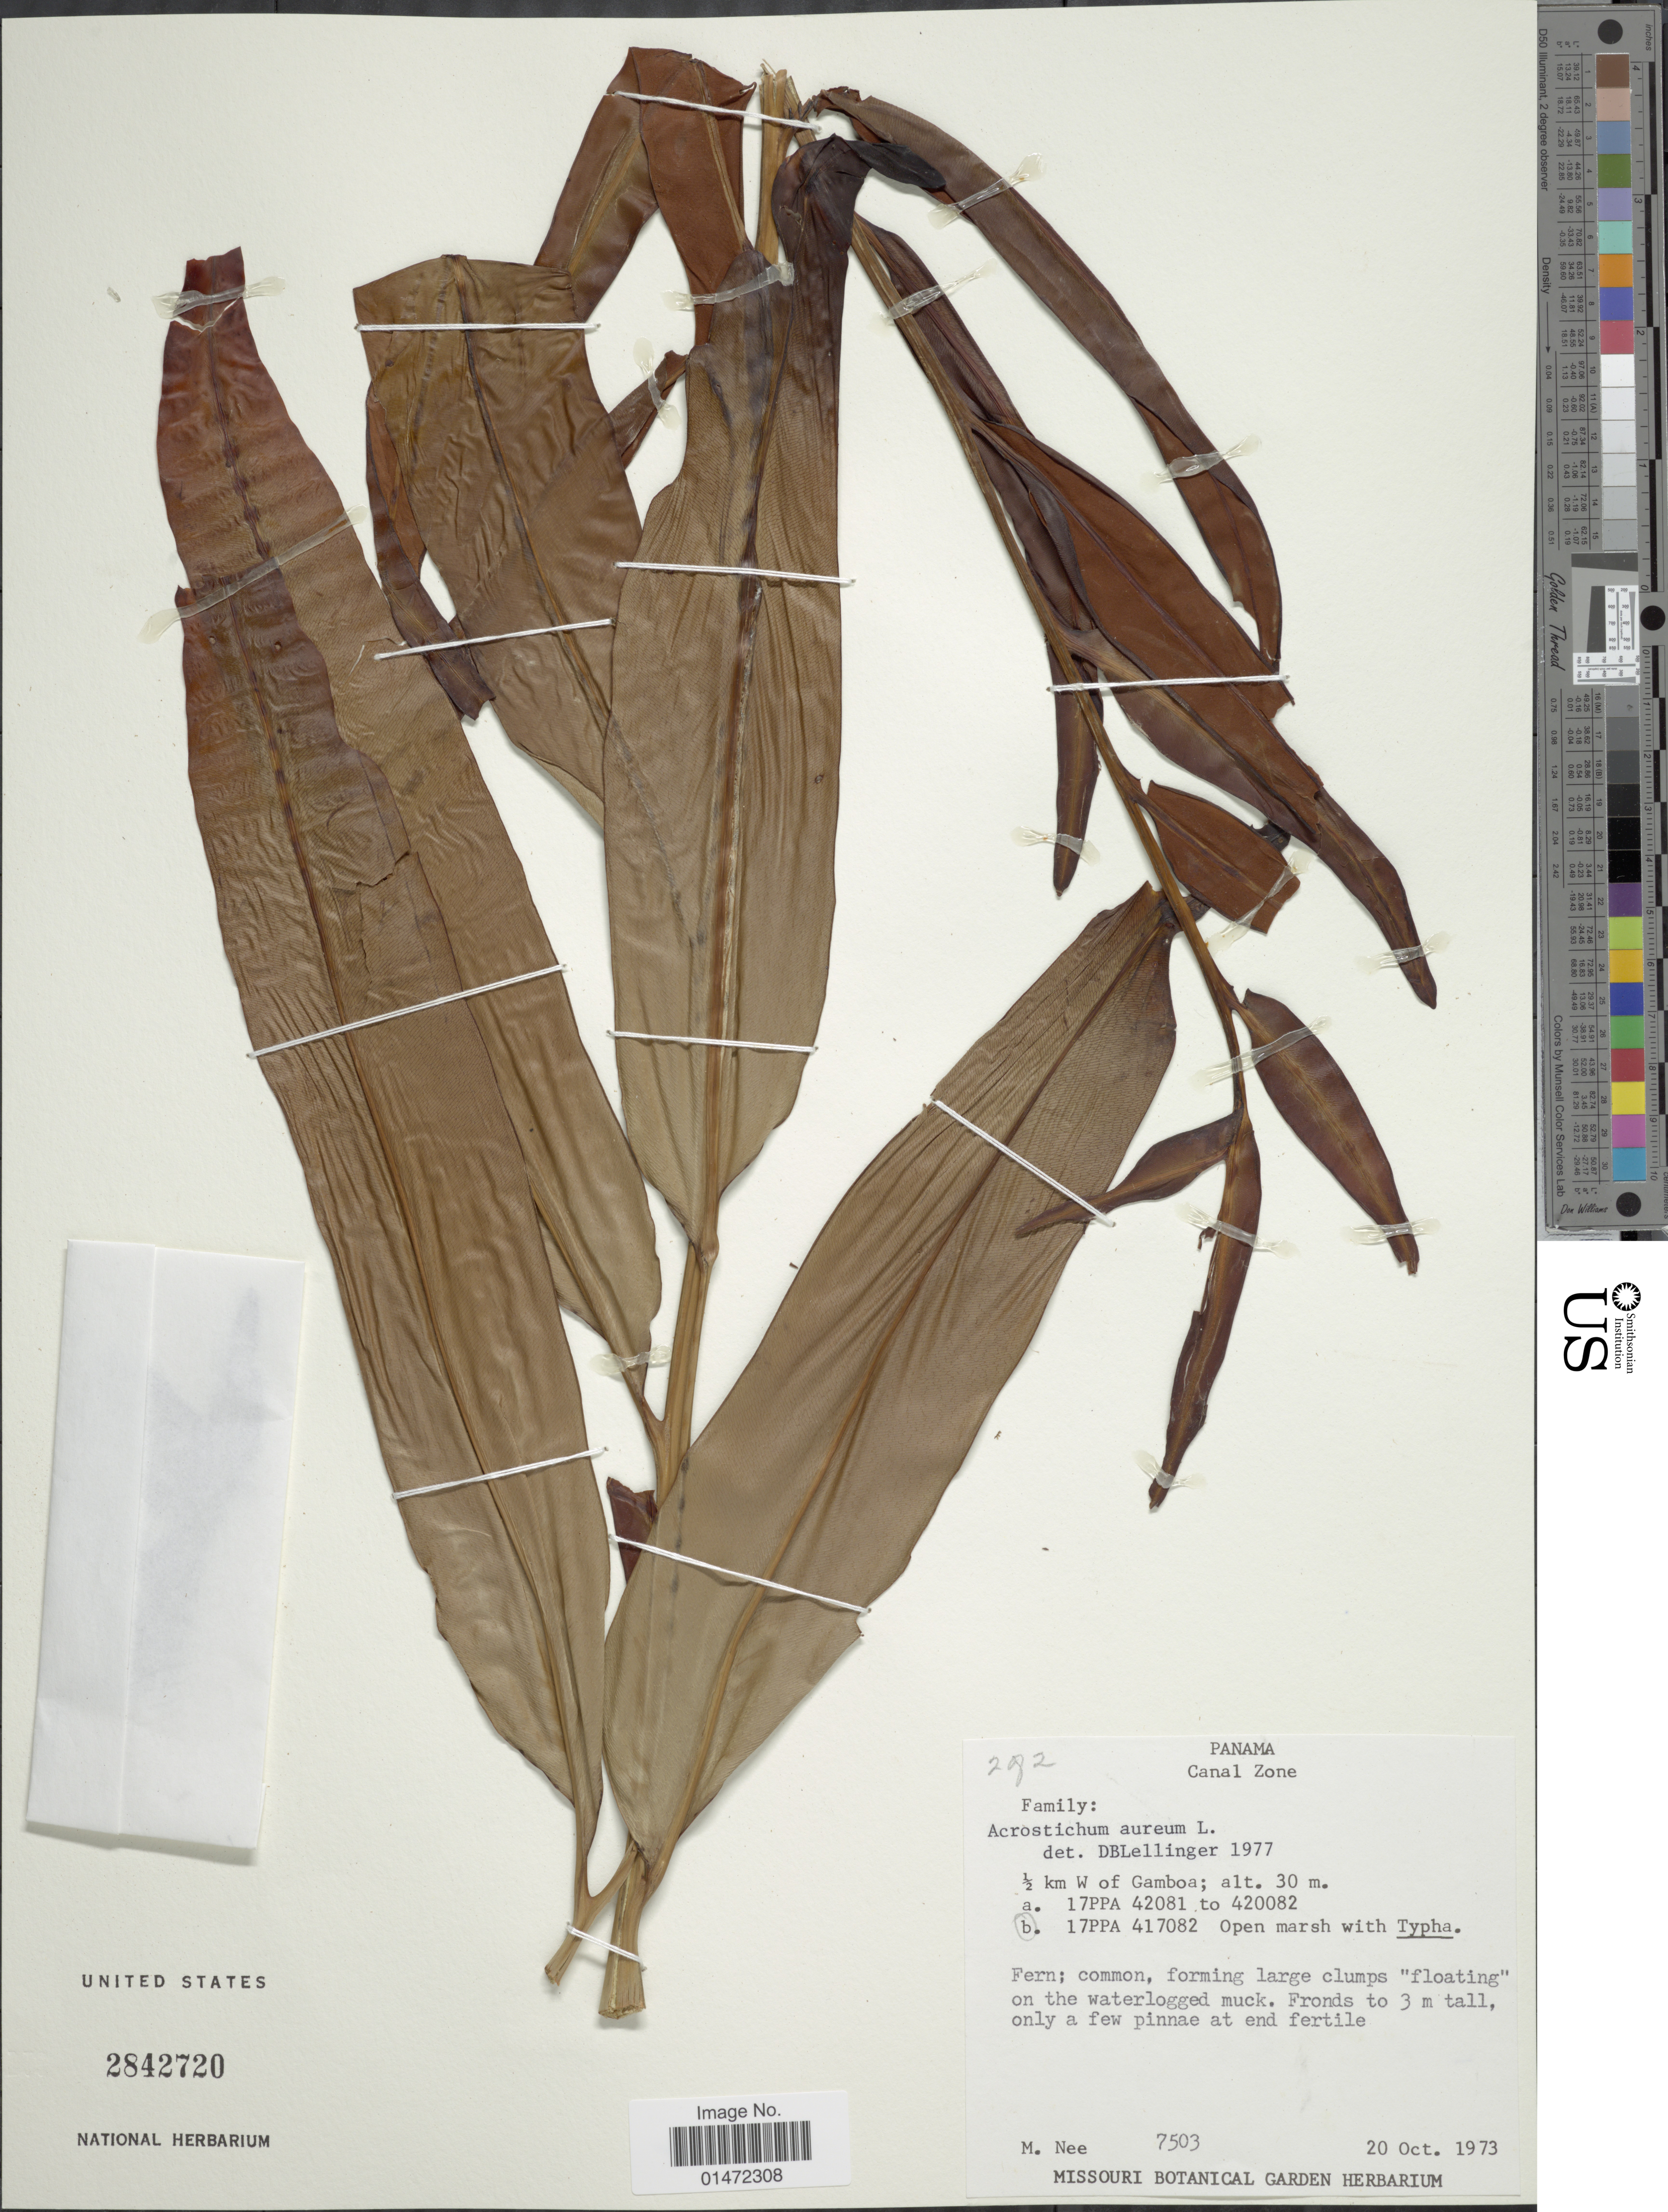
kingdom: Plantae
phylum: Tracheophyta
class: Polypodiopsida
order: Polypodiales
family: Pteridaceae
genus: Acrostichum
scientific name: Acrostichum aureum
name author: L.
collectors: M. Nee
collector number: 7503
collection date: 1973-10-20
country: Panama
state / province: Colón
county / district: Canal Zone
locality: Canal Zone. ½ km W of Gamboa, 17PPA 417082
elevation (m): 30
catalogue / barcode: US 2842720